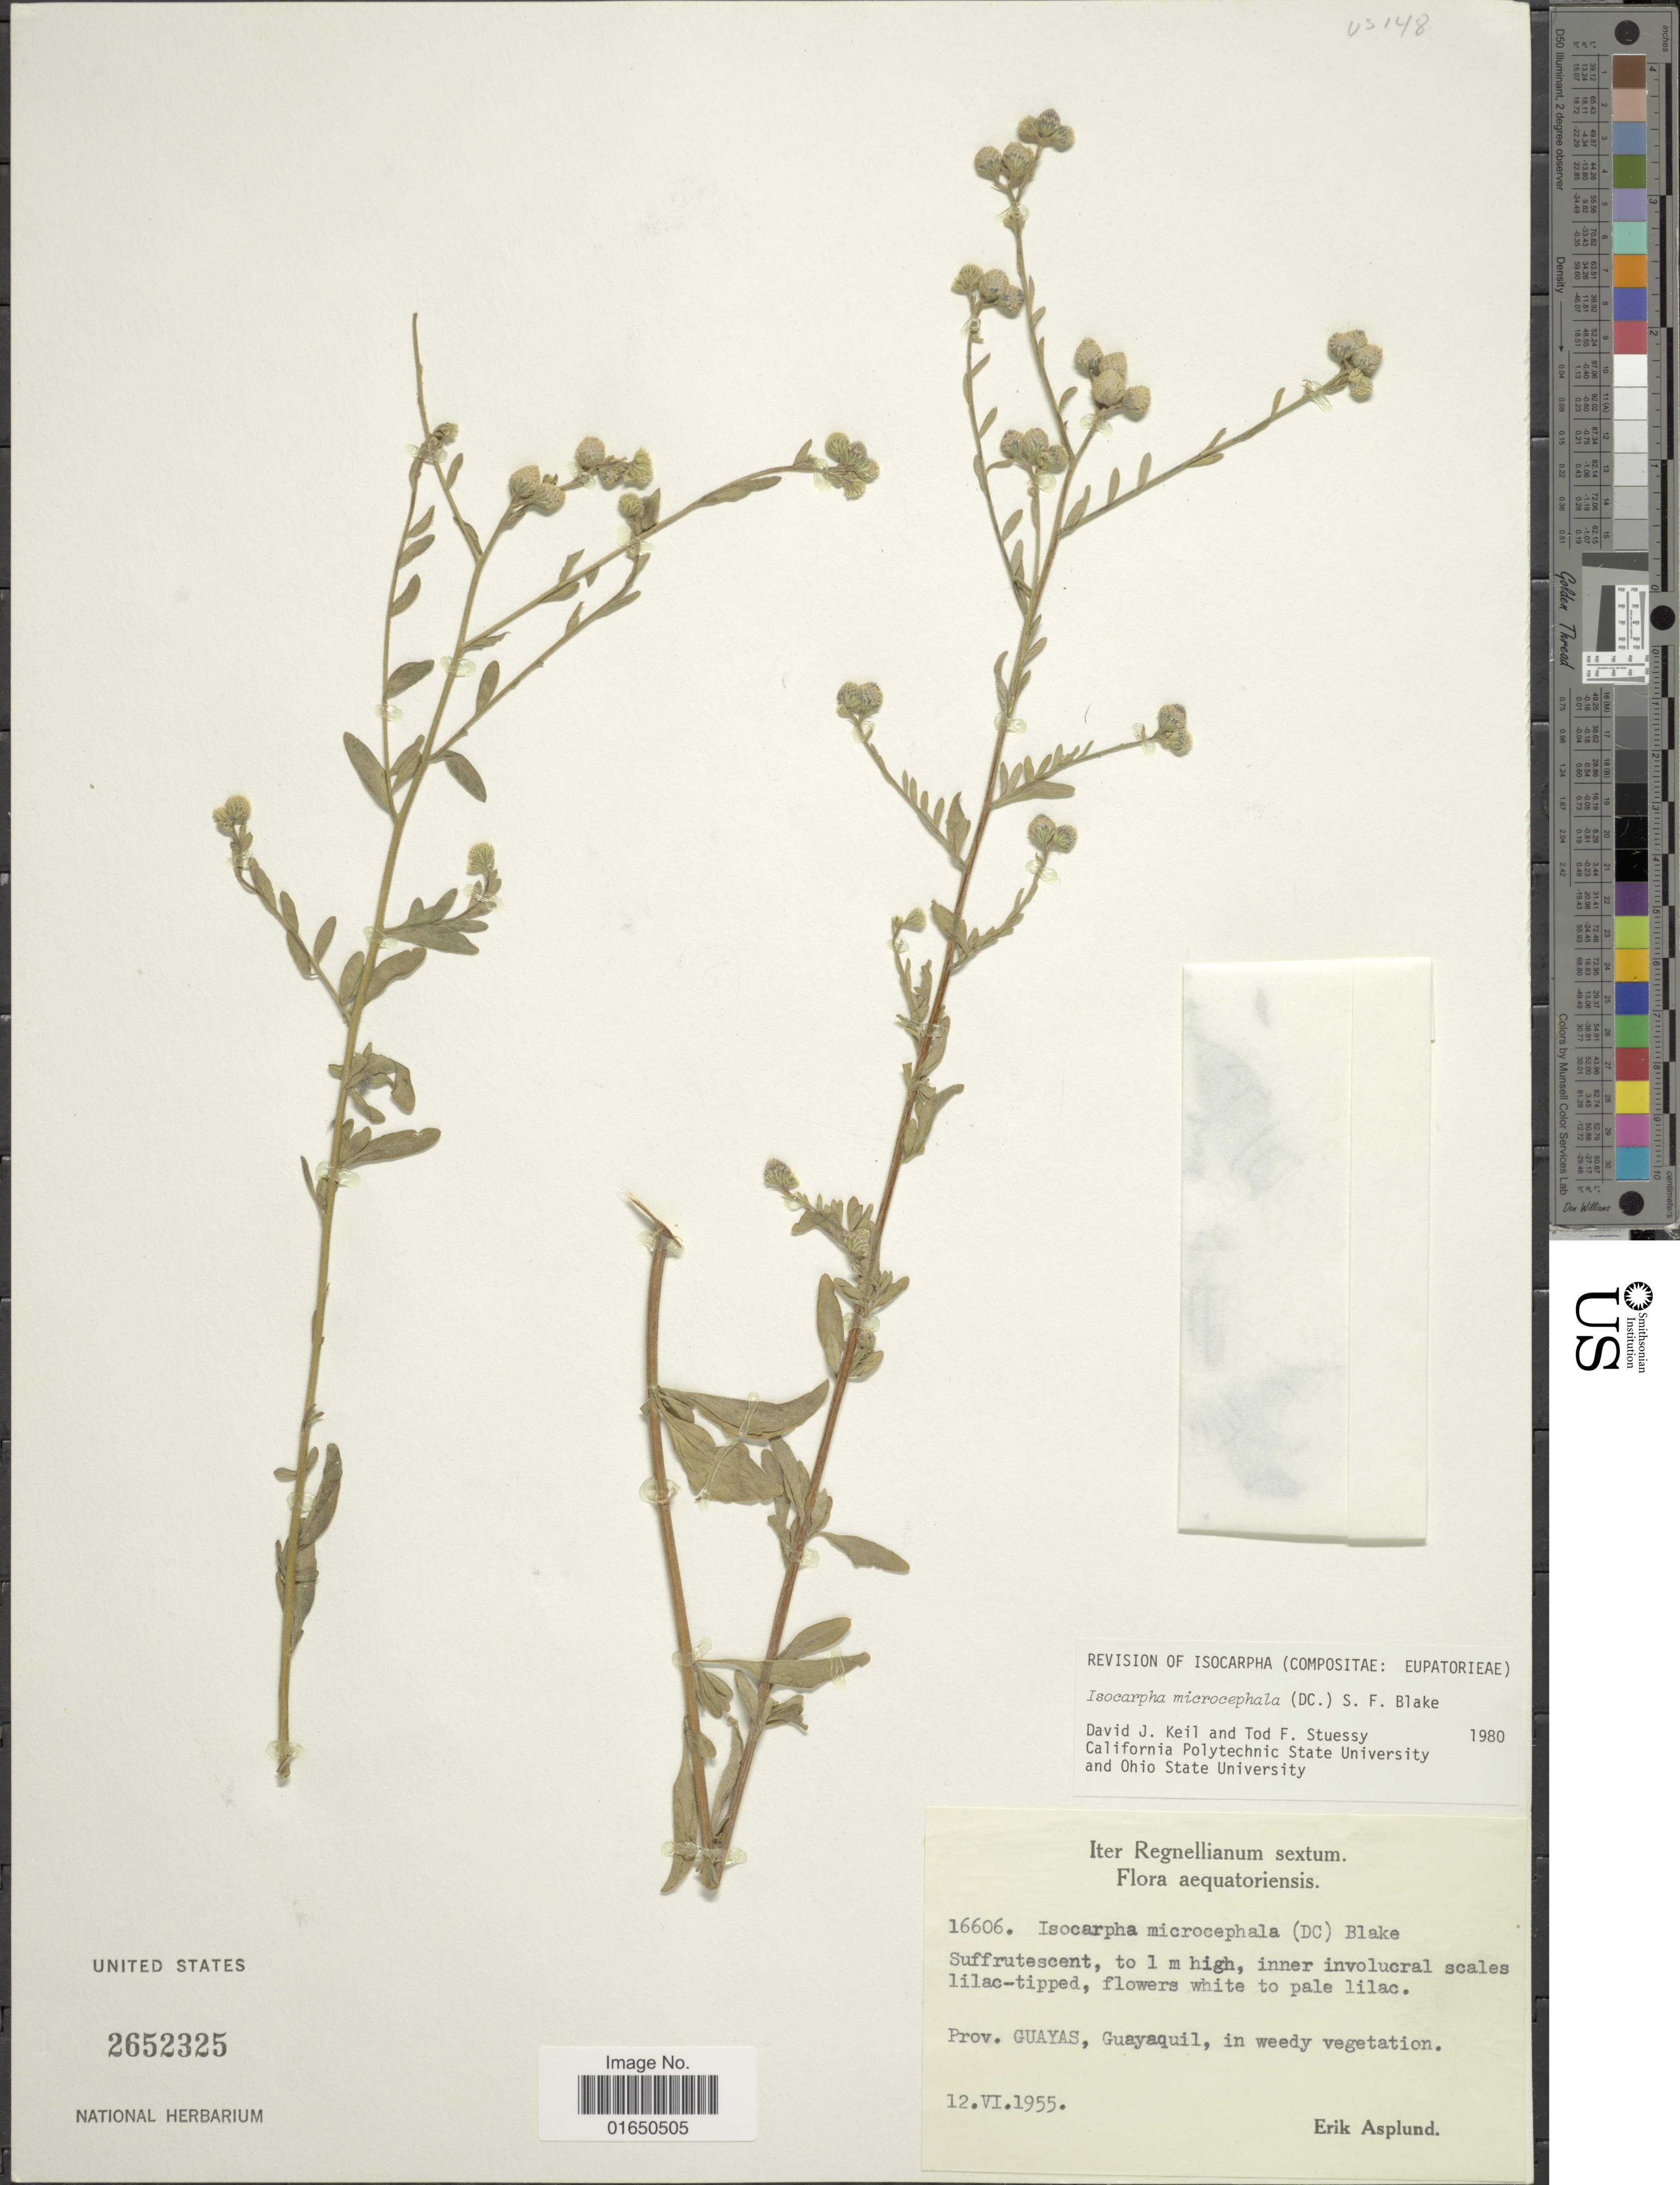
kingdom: Plantae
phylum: Tracheophyta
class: Magnoliopsida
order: Asterales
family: Asteraceae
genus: Isocarpha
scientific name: Isocarpha microcephala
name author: (DC.) S.F. Blake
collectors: E. Asplund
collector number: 16606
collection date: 1955-06-12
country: Ecuador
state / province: Guayas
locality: Guayaquil, in weedy vegetation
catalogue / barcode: US 2652325